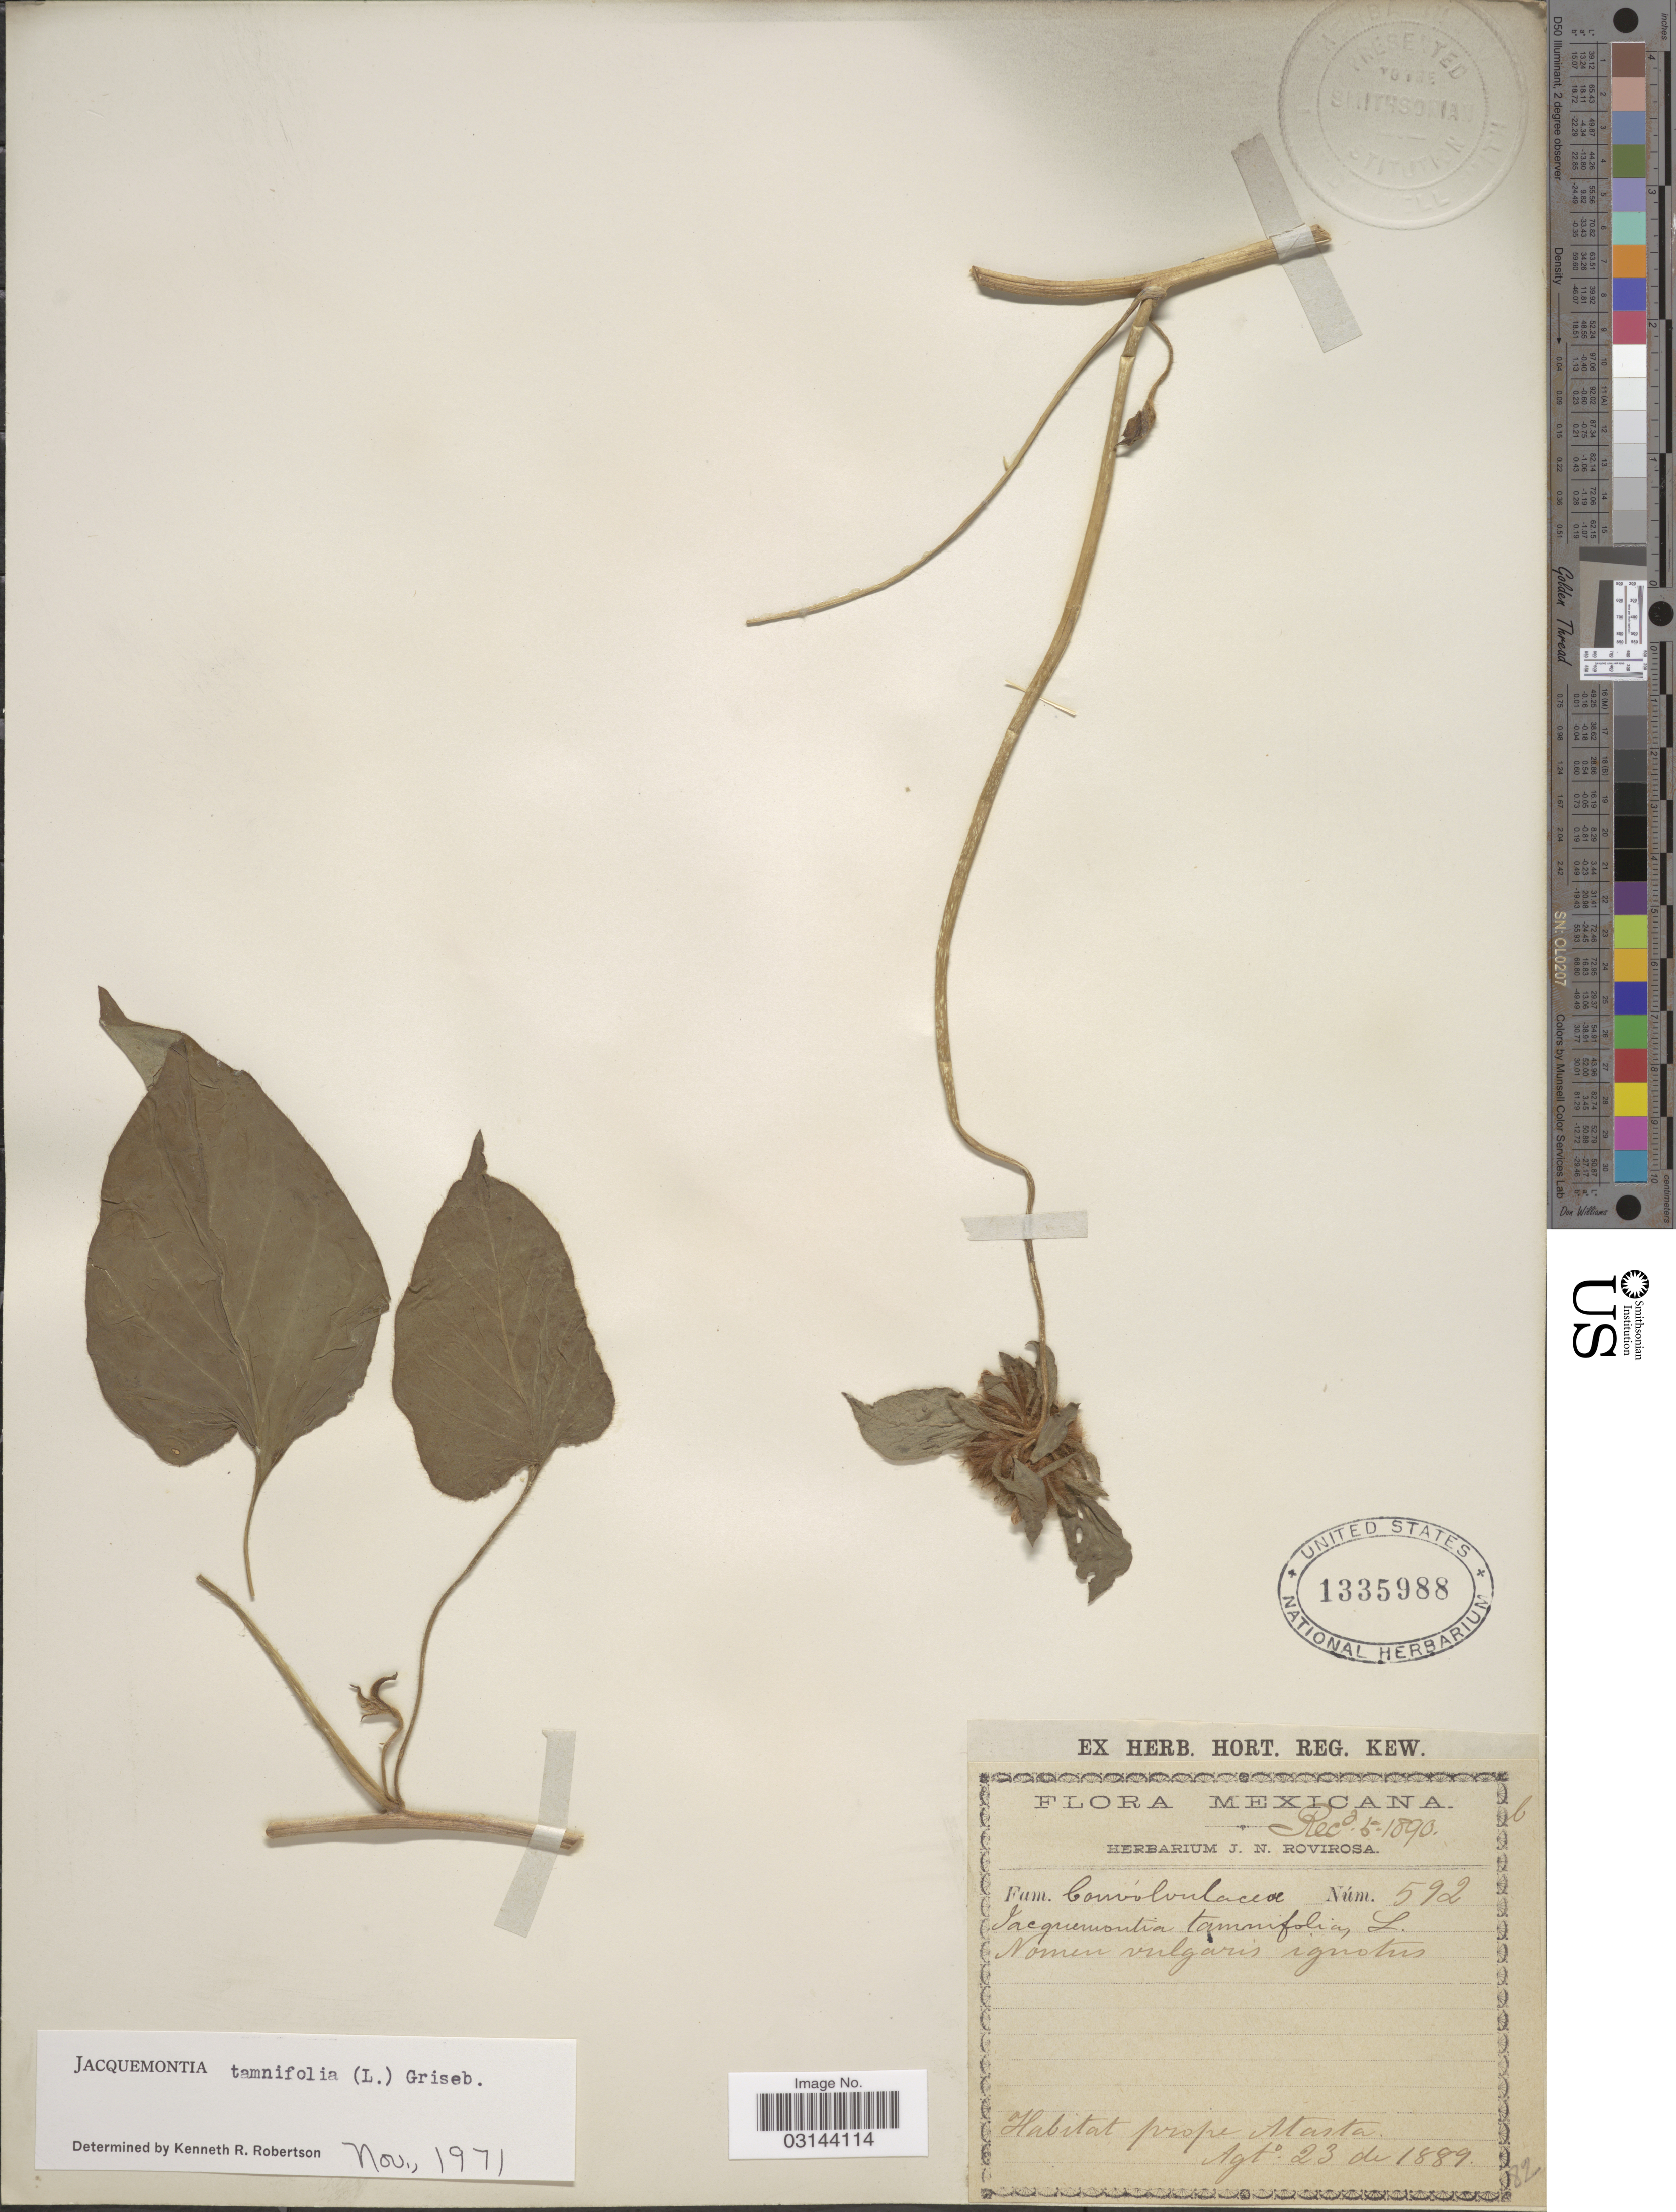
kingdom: Plantae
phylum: Tracheophyta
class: Magnoliopsida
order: Solanales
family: Convolvulaceae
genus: Jacquemontia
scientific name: Jacquemontia tamnifolia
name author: (L.) Griseb.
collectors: ex herb. J. N. Rovirosa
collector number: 592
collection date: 1889-08-23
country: Mexico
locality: Prope Atasta.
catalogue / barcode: US 1335988